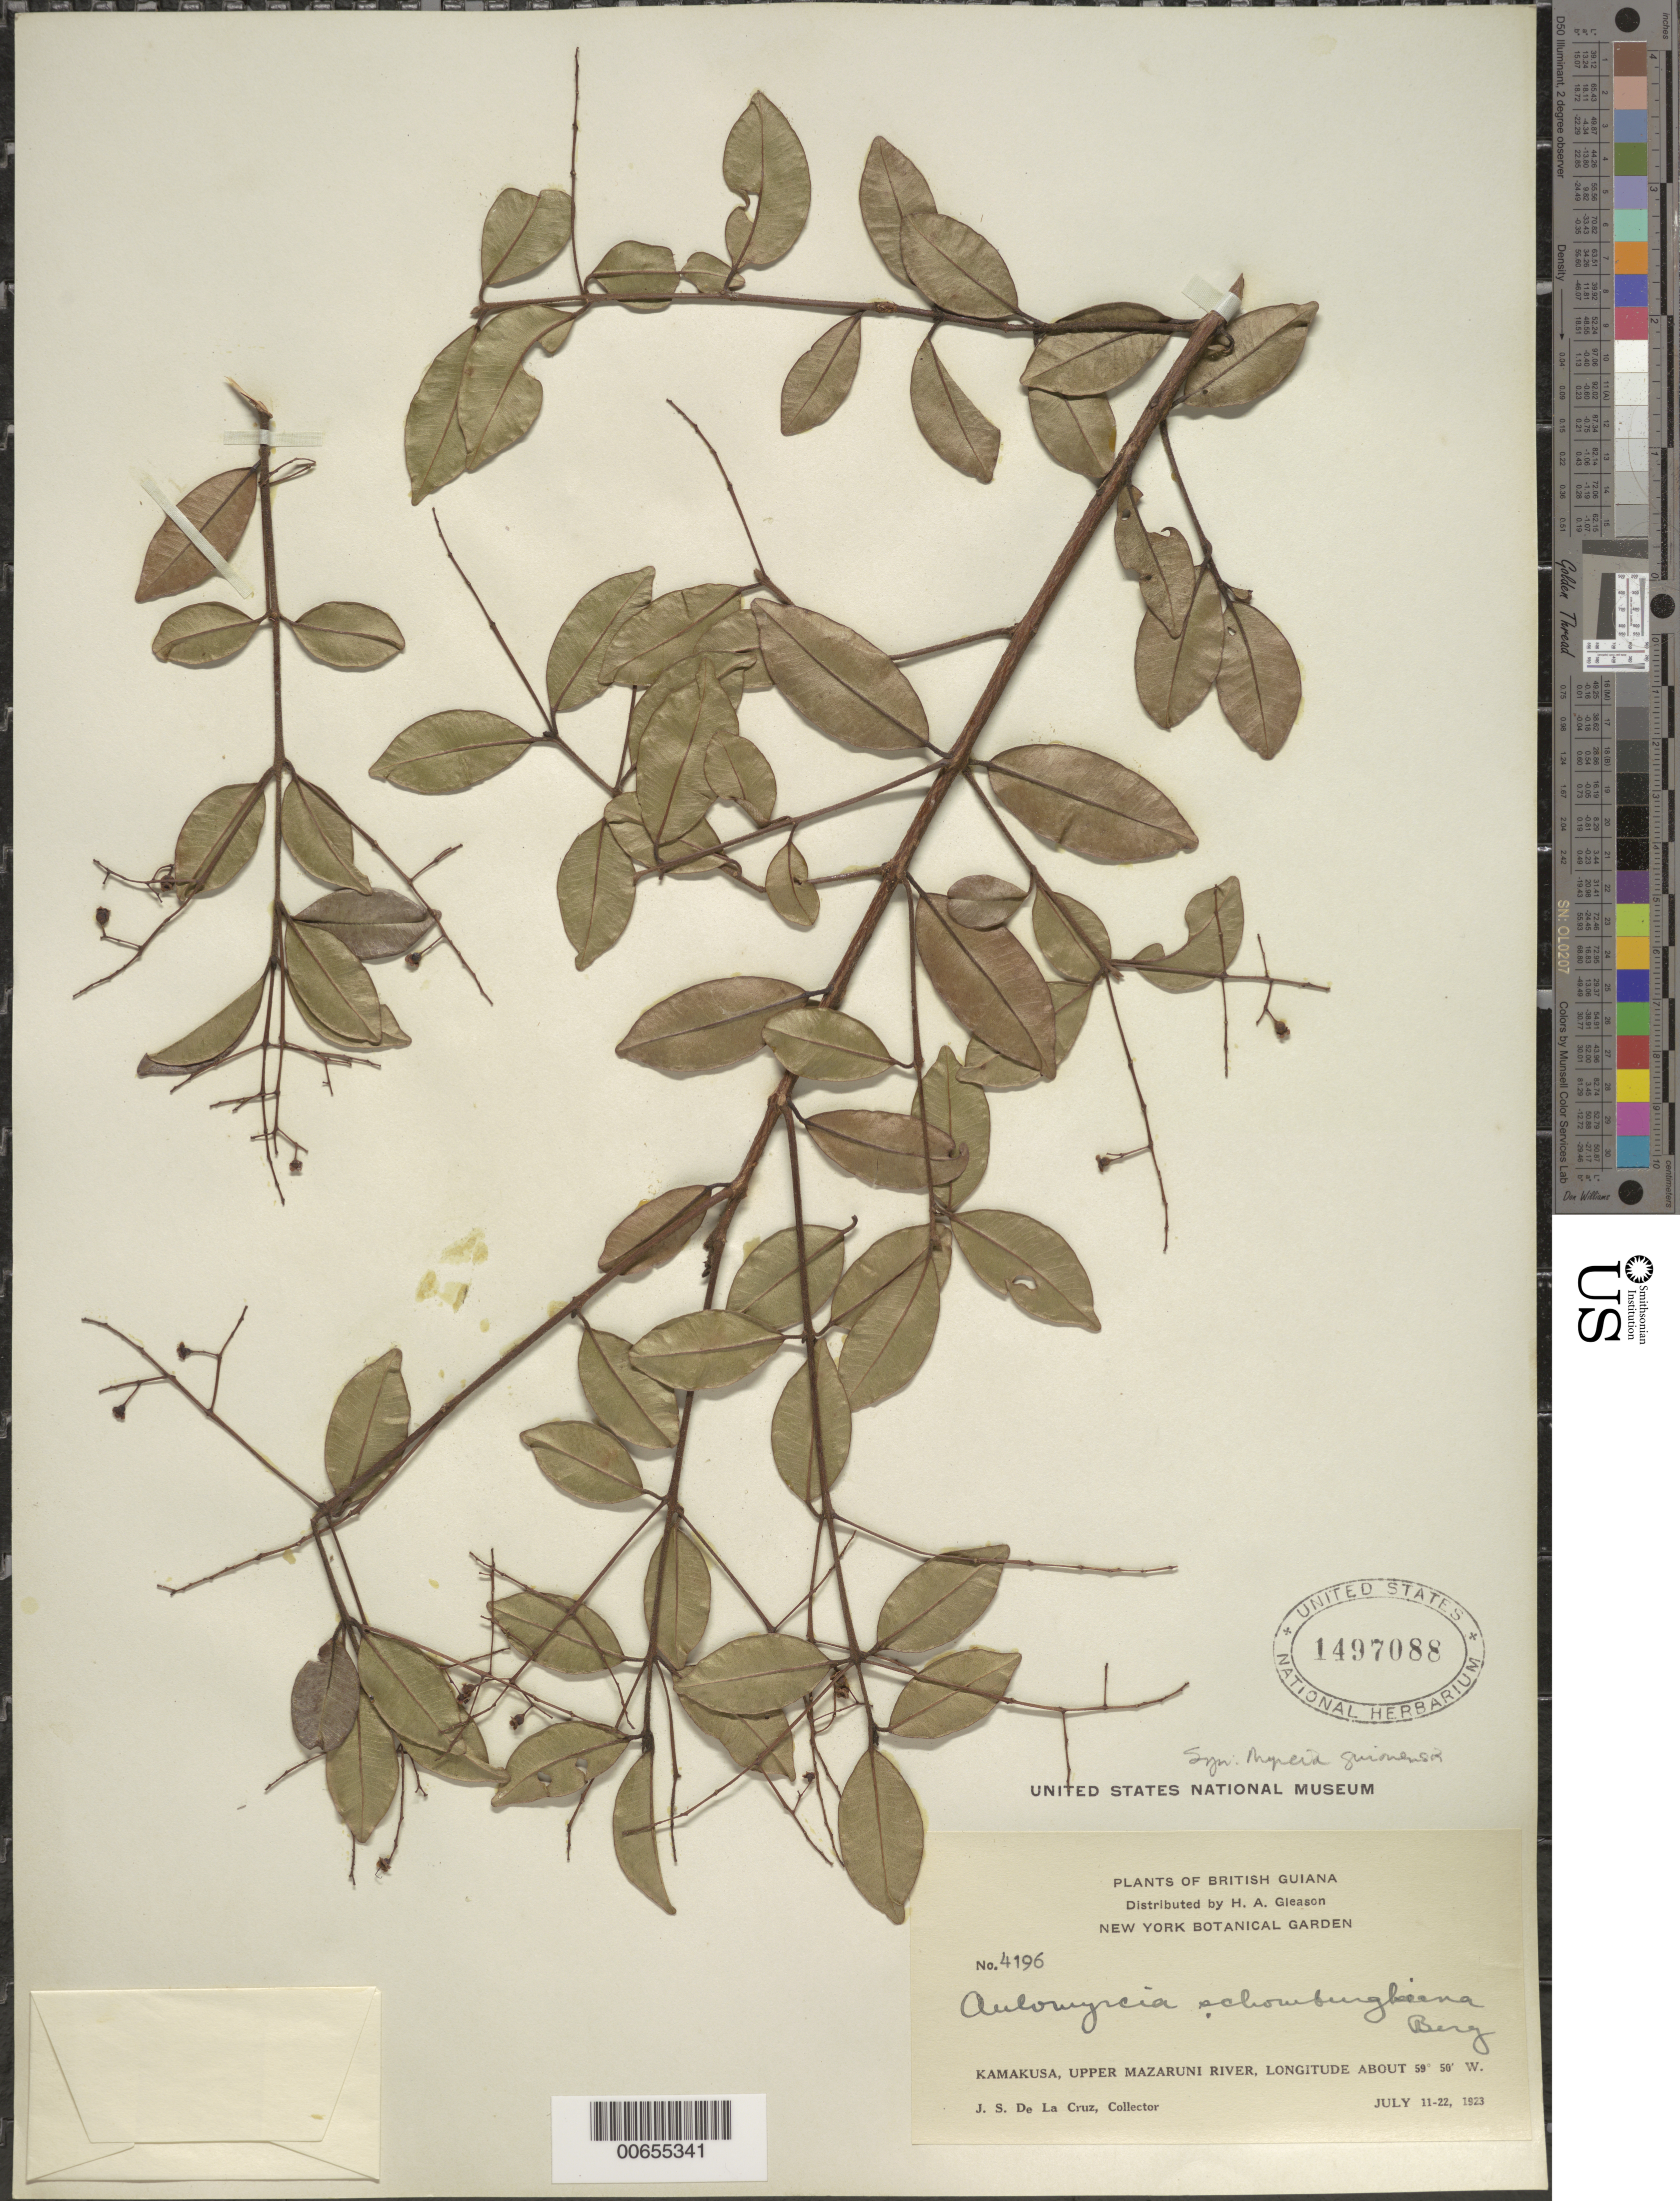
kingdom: Plantae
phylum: Tracheophyta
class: Magnoliopsida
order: Myrtales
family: Myrtaceae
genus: Myrcia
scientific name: Myrcia guianensis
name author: (Aubl.) DC.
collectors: J. S. de la Cruz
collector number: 4196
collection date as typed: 11-Jul-23 to 22-Jul-23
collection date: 1923-07-11/1923-07-22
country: Guyana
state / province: Cuyuni-Mazaruni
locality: Kamakusa, Upper Mazaruni R.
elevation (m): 100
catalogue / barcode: US 1497088